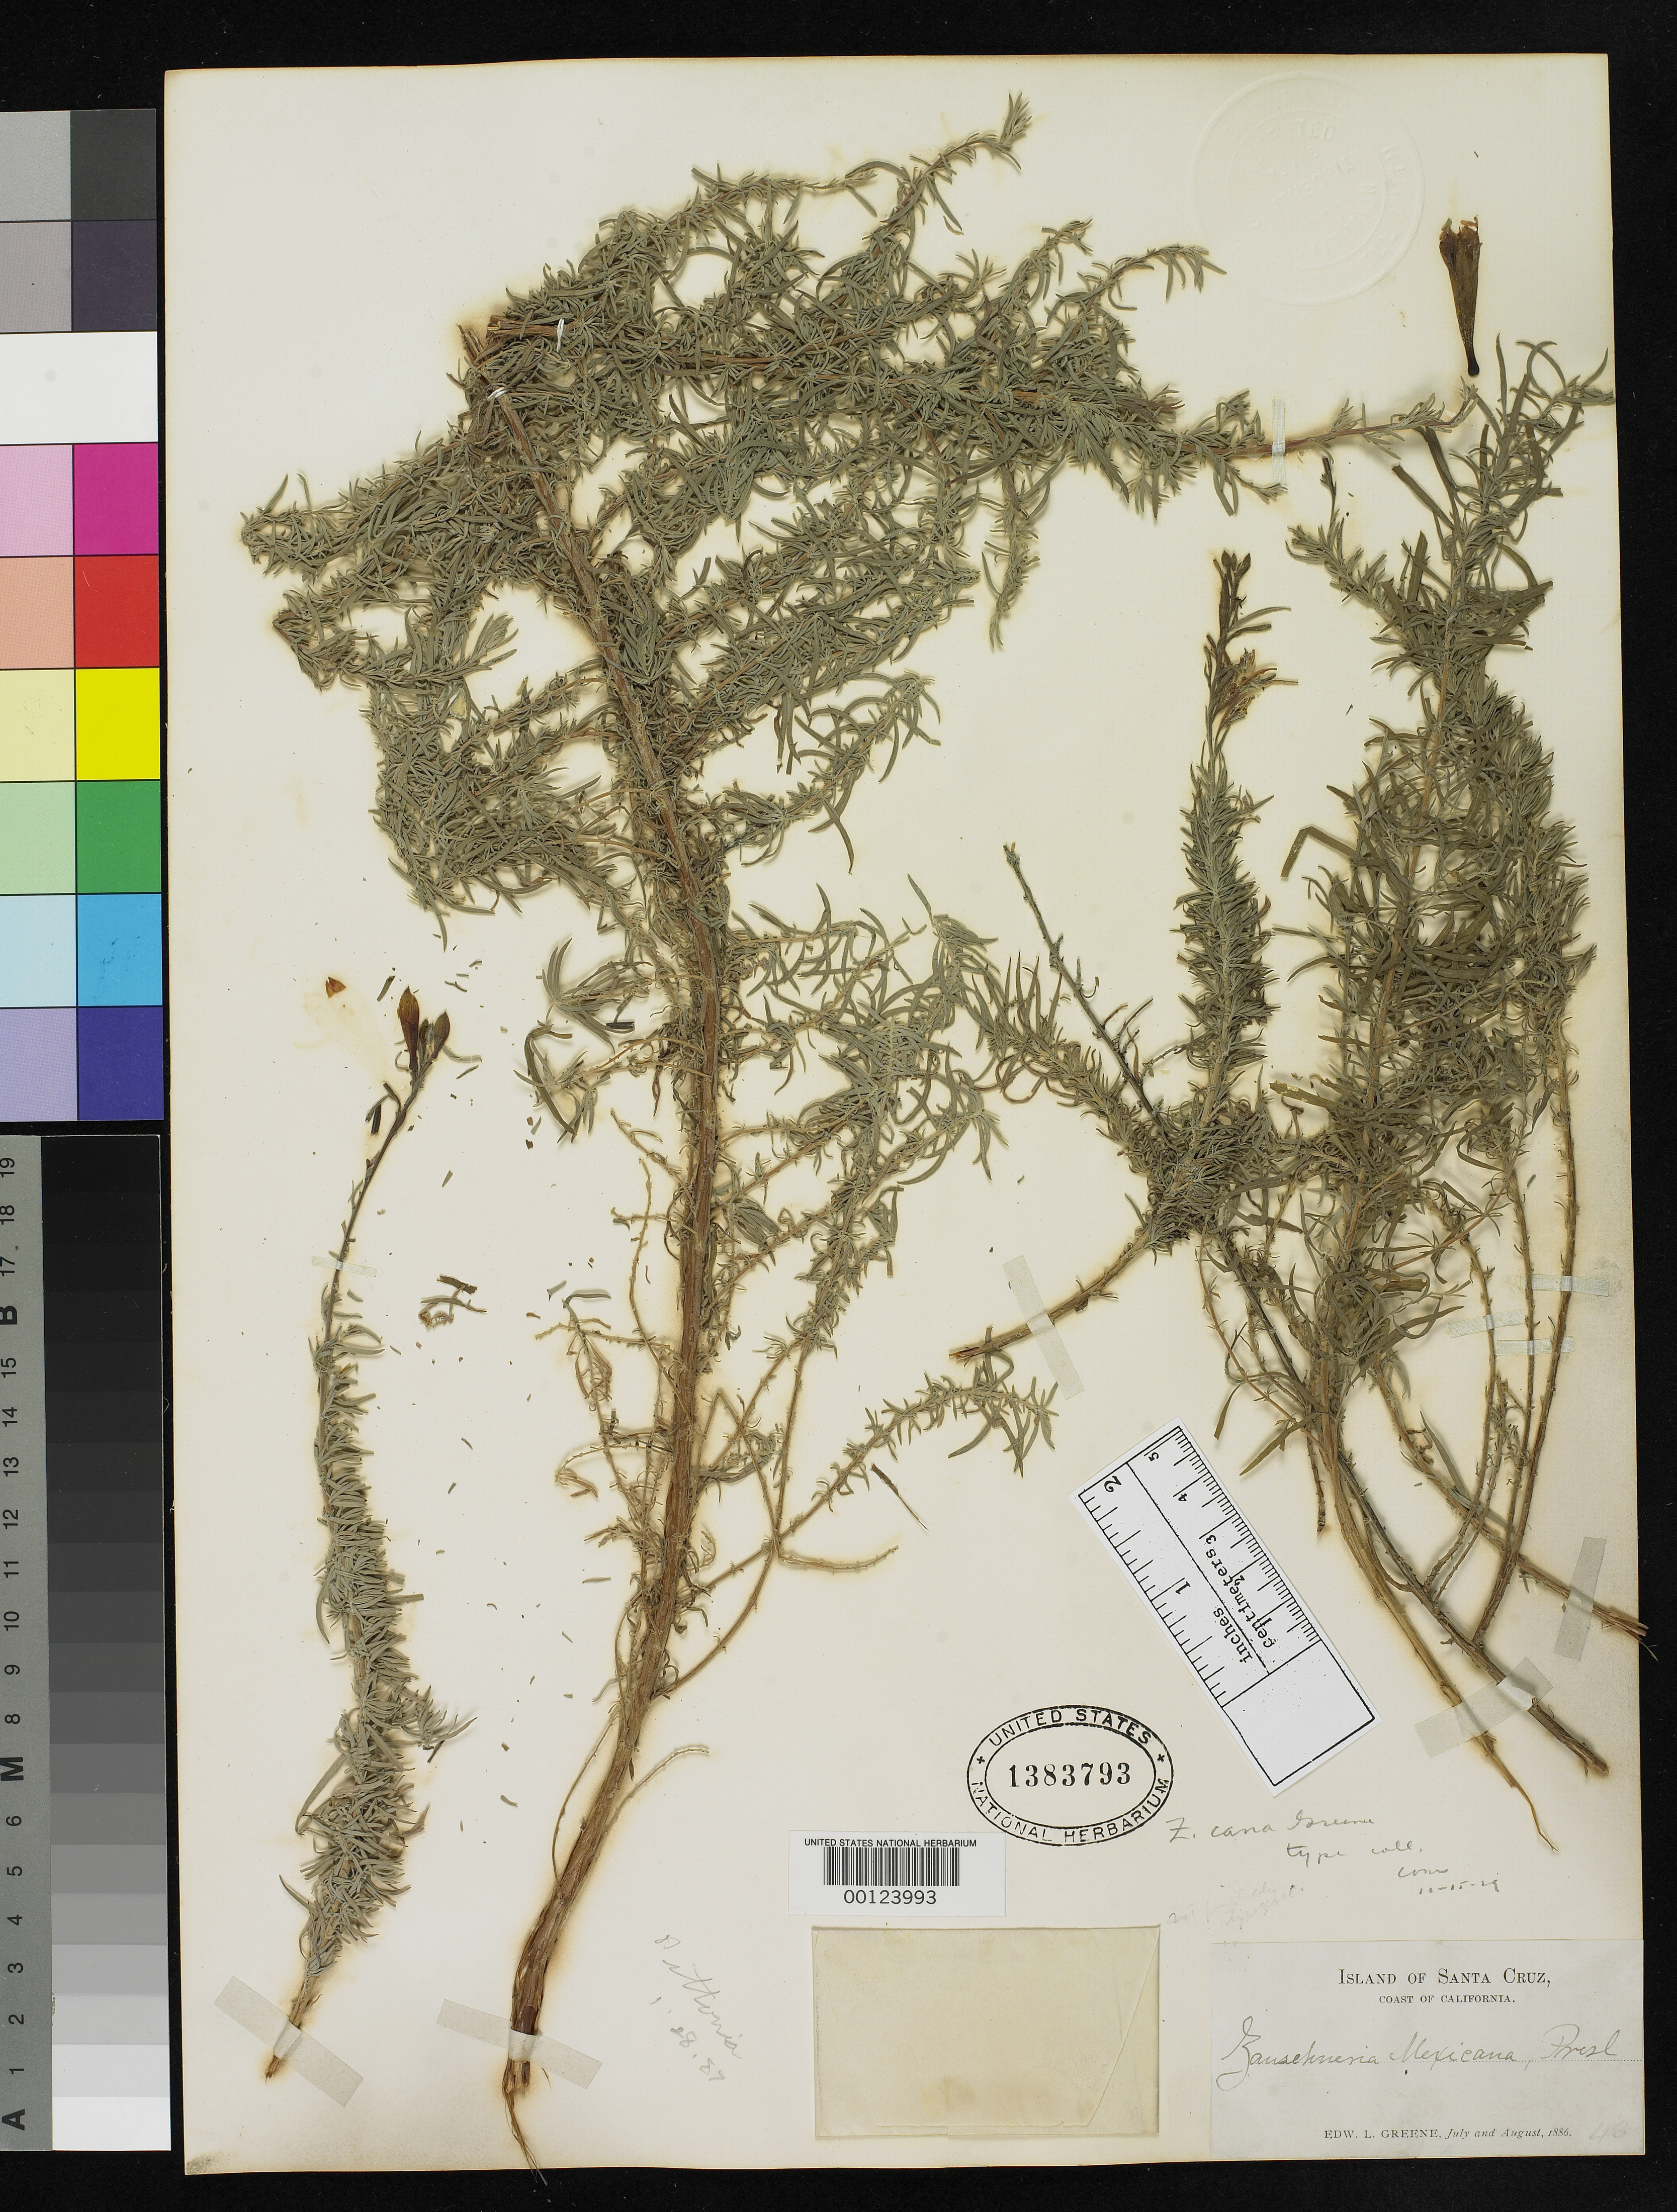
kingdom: Plantae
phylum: Tracheophyta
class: Magnoliopsida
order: Myrtales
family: Onagraceae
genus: Zauschneria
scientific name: Zauschneria cana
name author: Greene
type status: Isotype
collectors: E. L. Greene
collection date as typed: Jul 1886 and -- Aug 1886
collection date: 1886-07,1886-08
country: United States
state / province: California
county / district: Santa Cruz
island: Santa Cruz Island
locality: Island of Santa Cruz, coast of California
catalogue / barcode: US 1383793